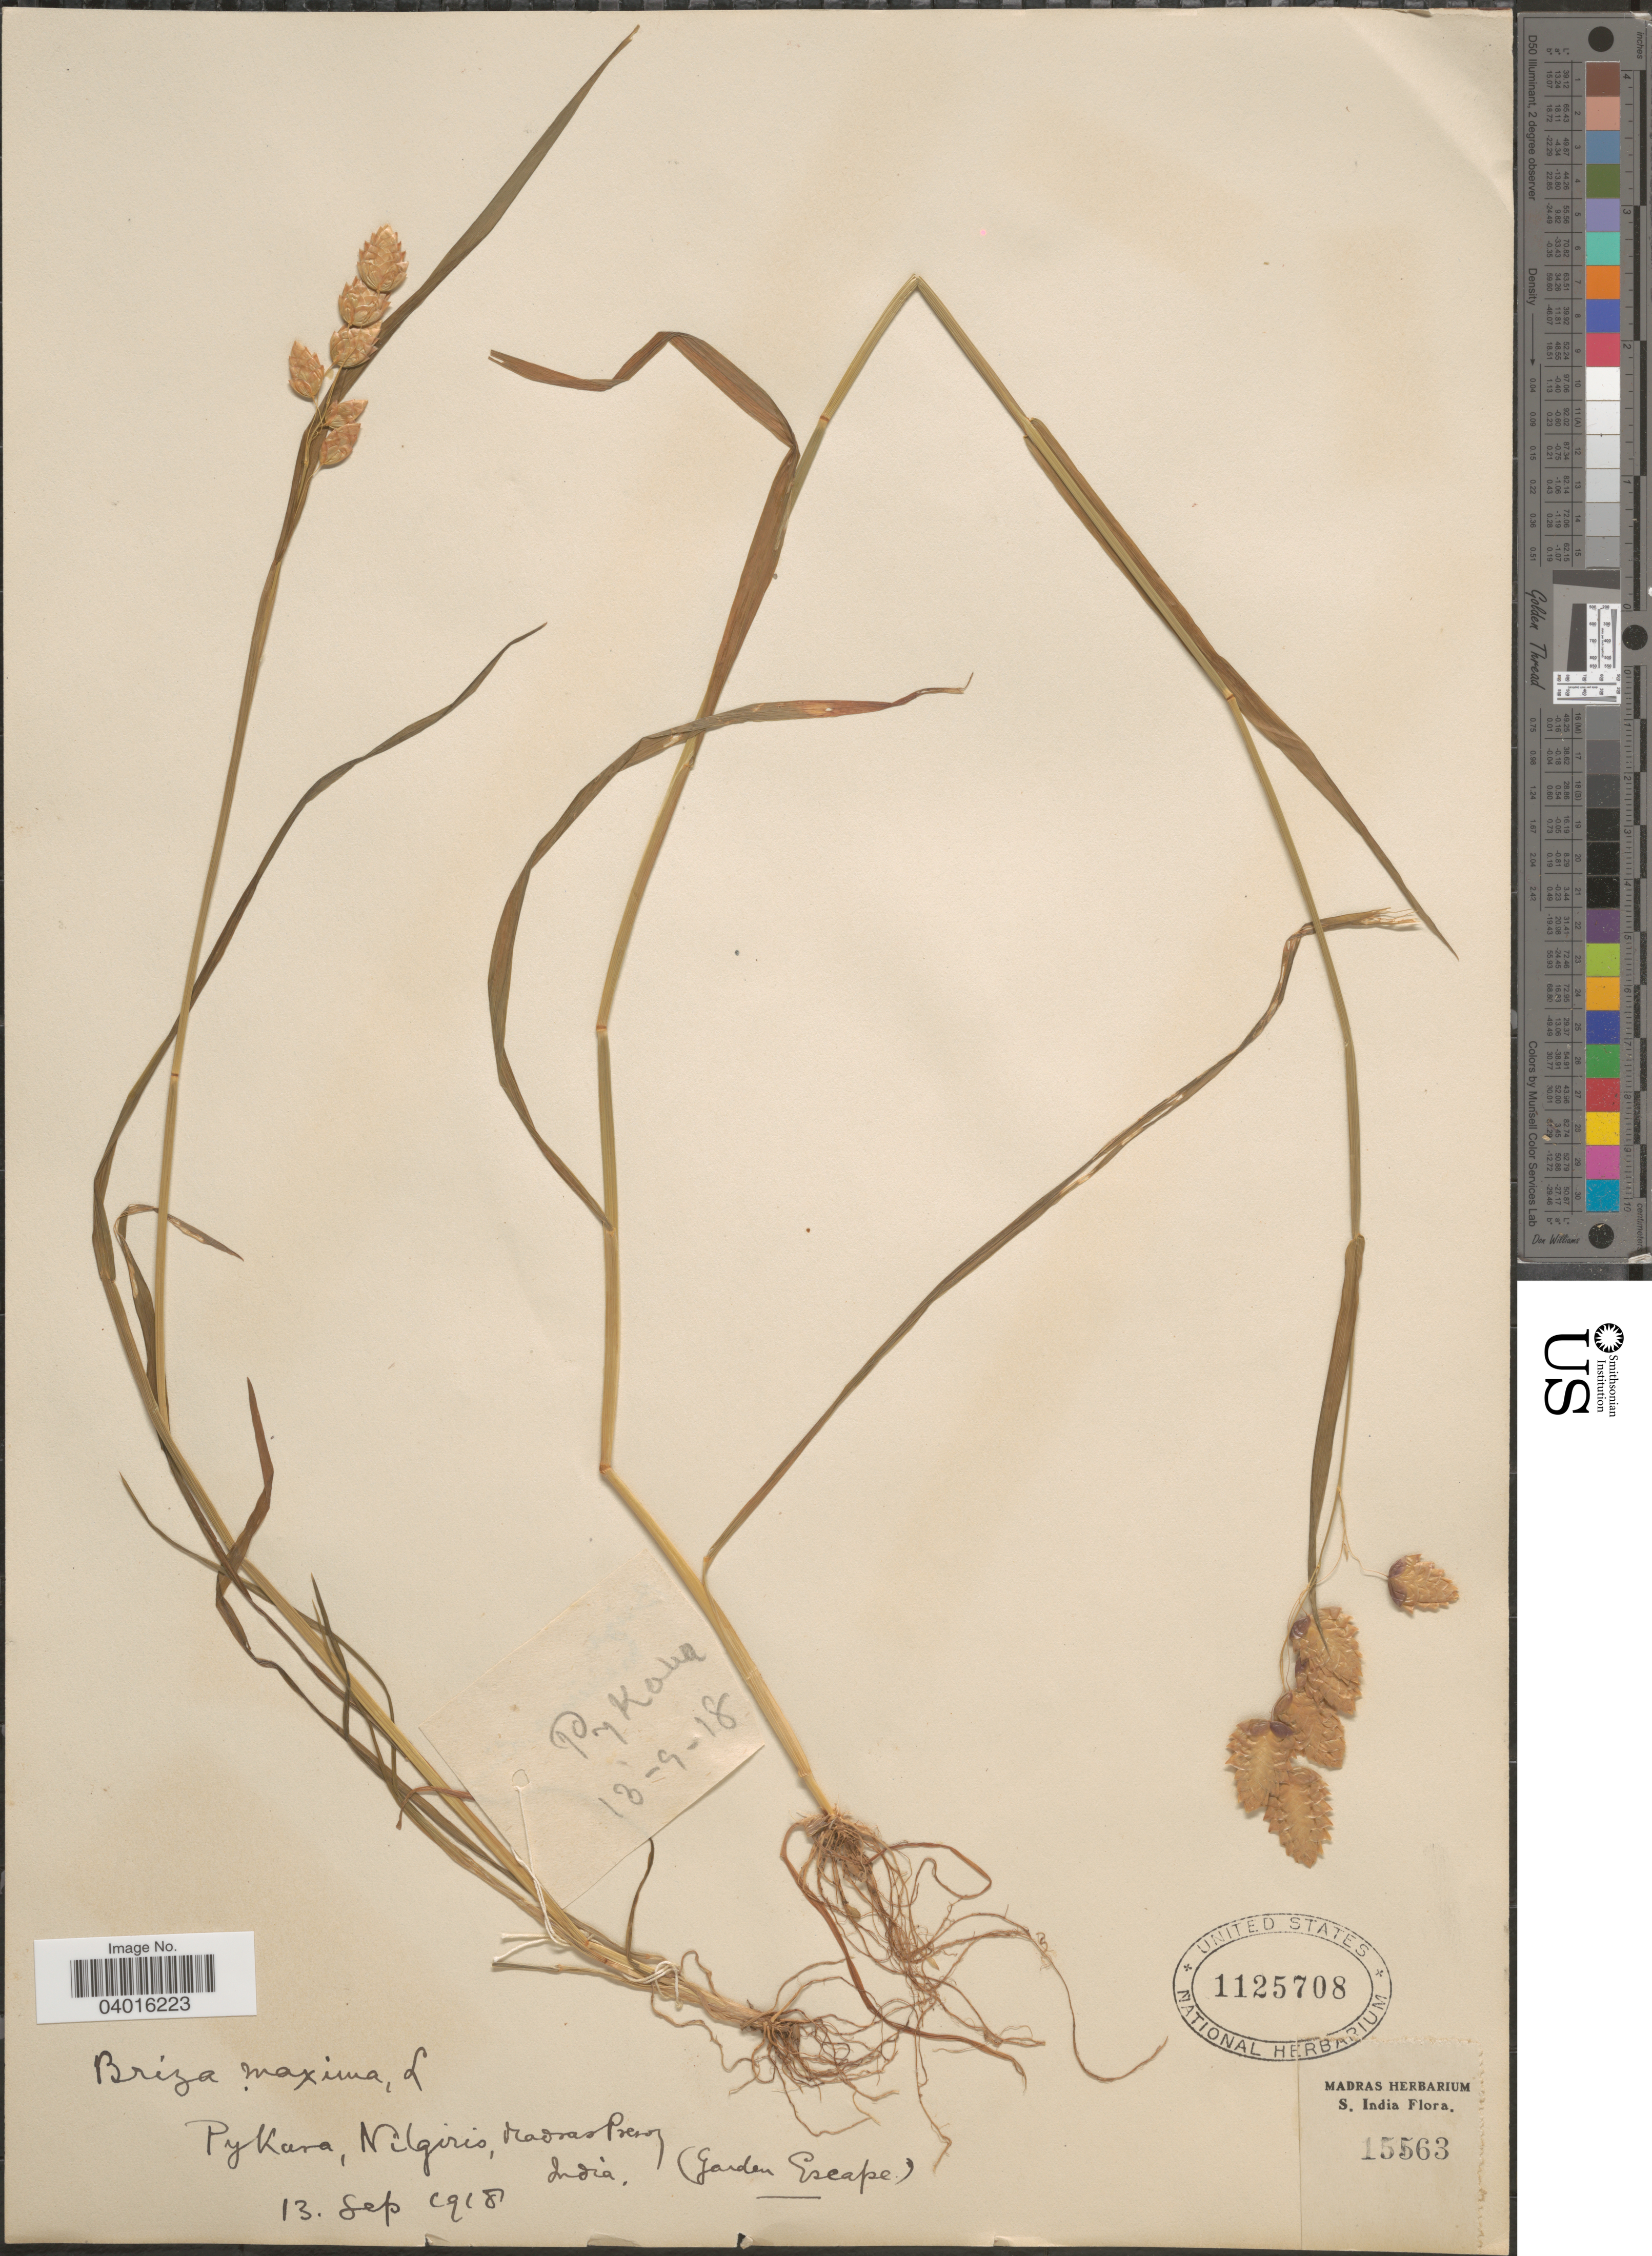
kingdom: Plantae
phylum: Tracheophyta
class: Liliopsida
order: Poales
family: Poaceae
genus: Briza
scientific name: Briza maxima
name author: L.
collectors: Ex herb. Madras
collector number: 15563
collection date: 1918-09-13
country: India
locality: Pykara, Nilgiris, Madras Pres.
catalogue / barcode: US 1125708